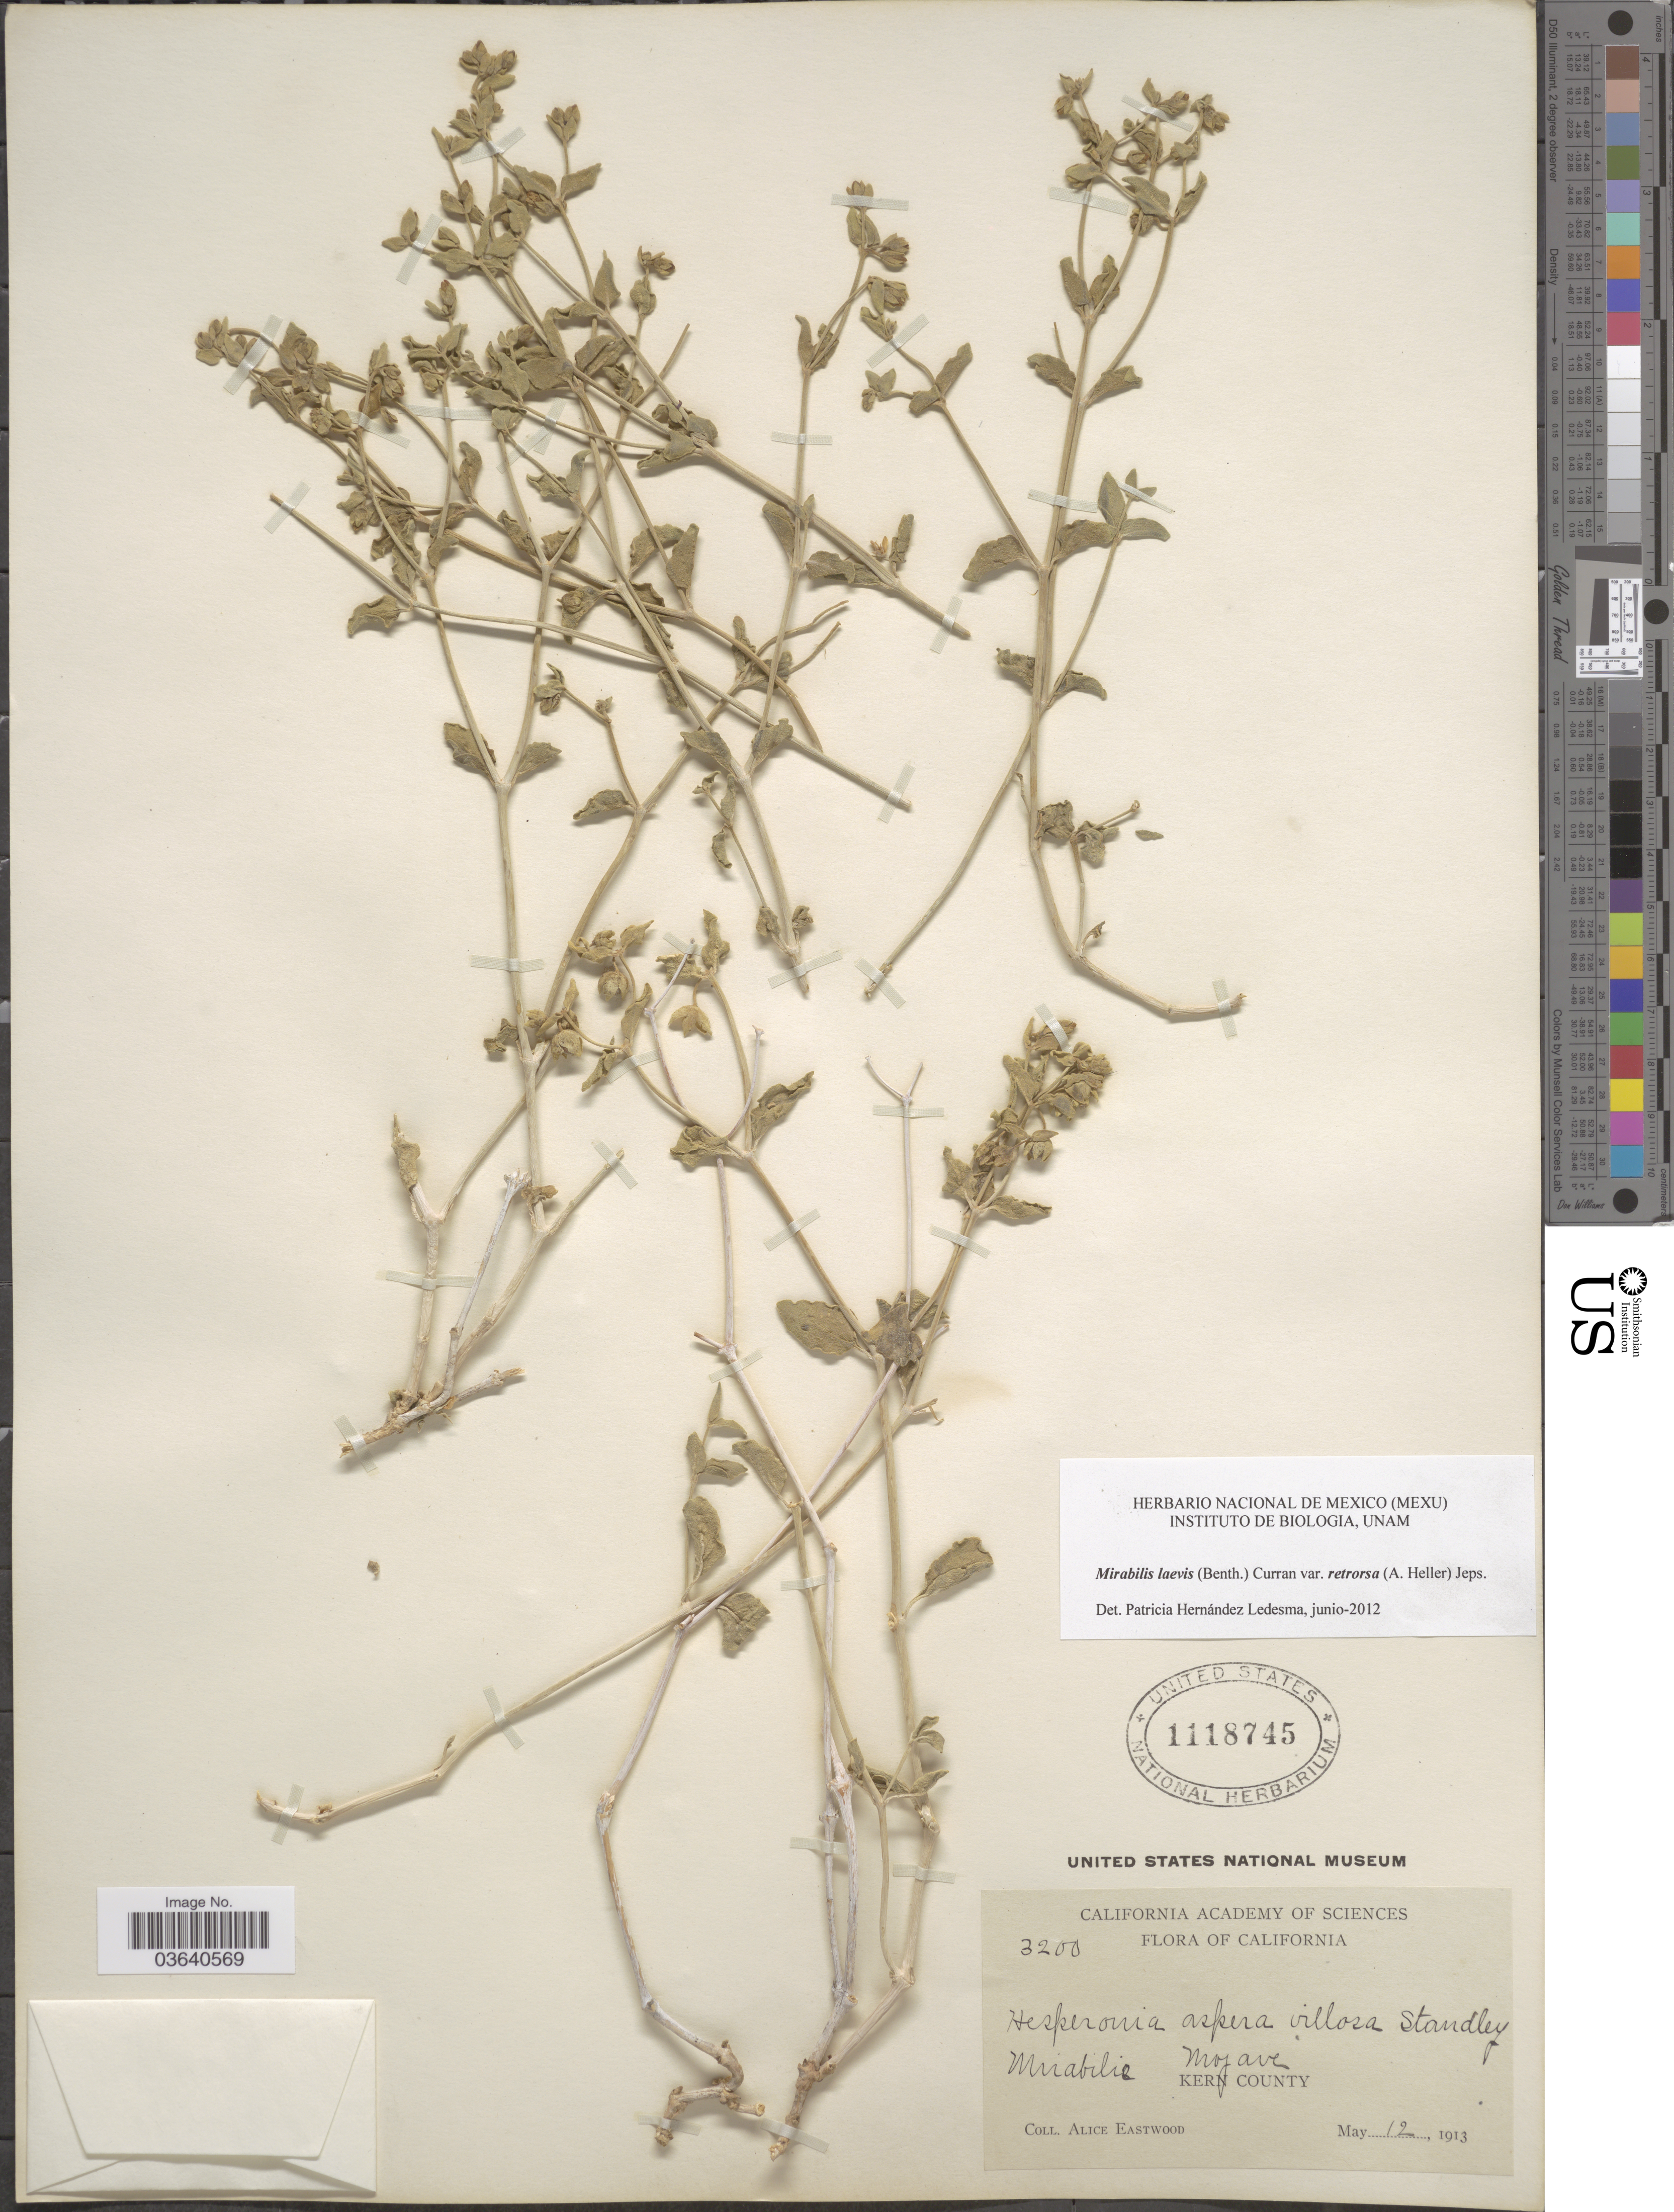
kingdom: Plantae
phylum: Tracheophyta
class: Magnoliopsida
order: Caryophyllales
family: Nyctaginaceae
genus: Mirabilis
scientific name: Mirabilis laevis var. retrorsa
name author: (A. Heller) Jeps.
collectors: A. Eastwood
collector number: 3200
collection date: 1913-05-15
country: United States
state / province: California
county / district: Kern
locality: Mojave. Kern County.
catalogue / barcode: US 1118745